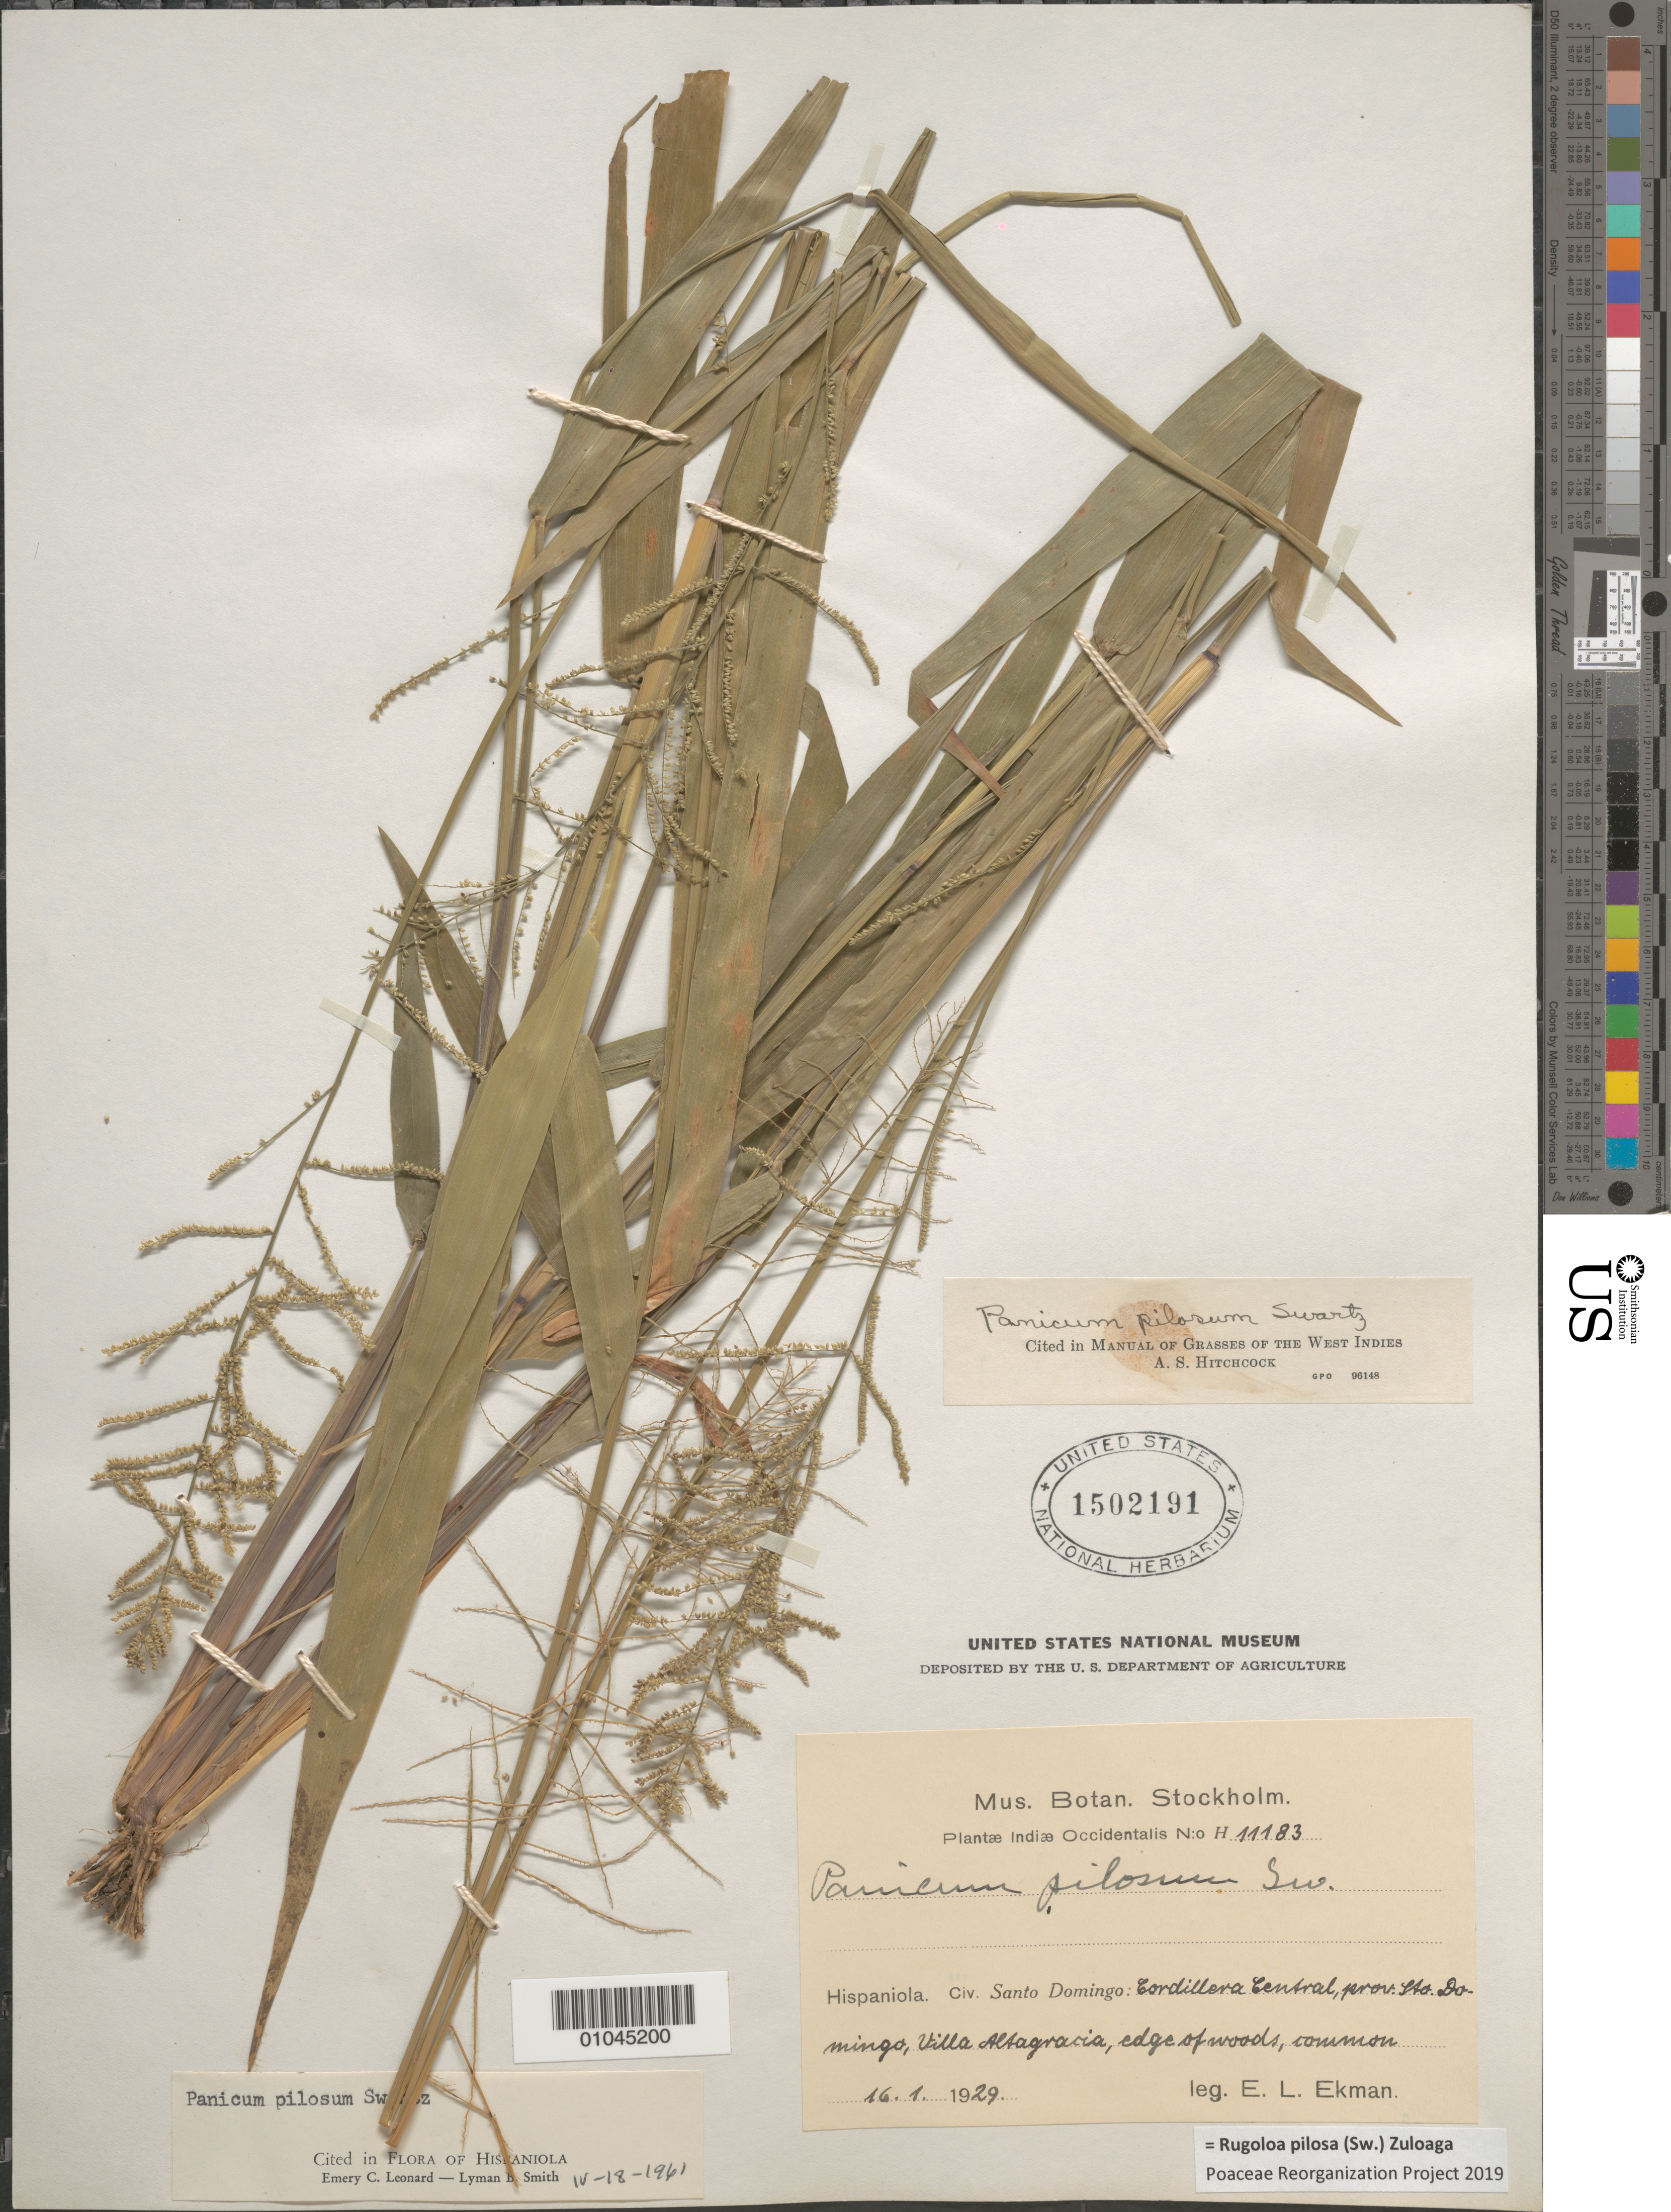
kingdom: Plantae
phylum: Tracheophyta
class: Liliopsida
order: Poales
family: Poaceae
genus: Panicum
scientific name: Panicum pilosum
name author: Sw.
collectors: E. L. Ekman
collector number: H 11183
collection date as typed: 16 Jan 1929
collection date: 1929-01-16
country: Dominican Republic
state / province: Distrito Nacional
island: Hispaniola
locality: Cordillera Central, Villa Altagracia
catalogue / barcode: US 1502191